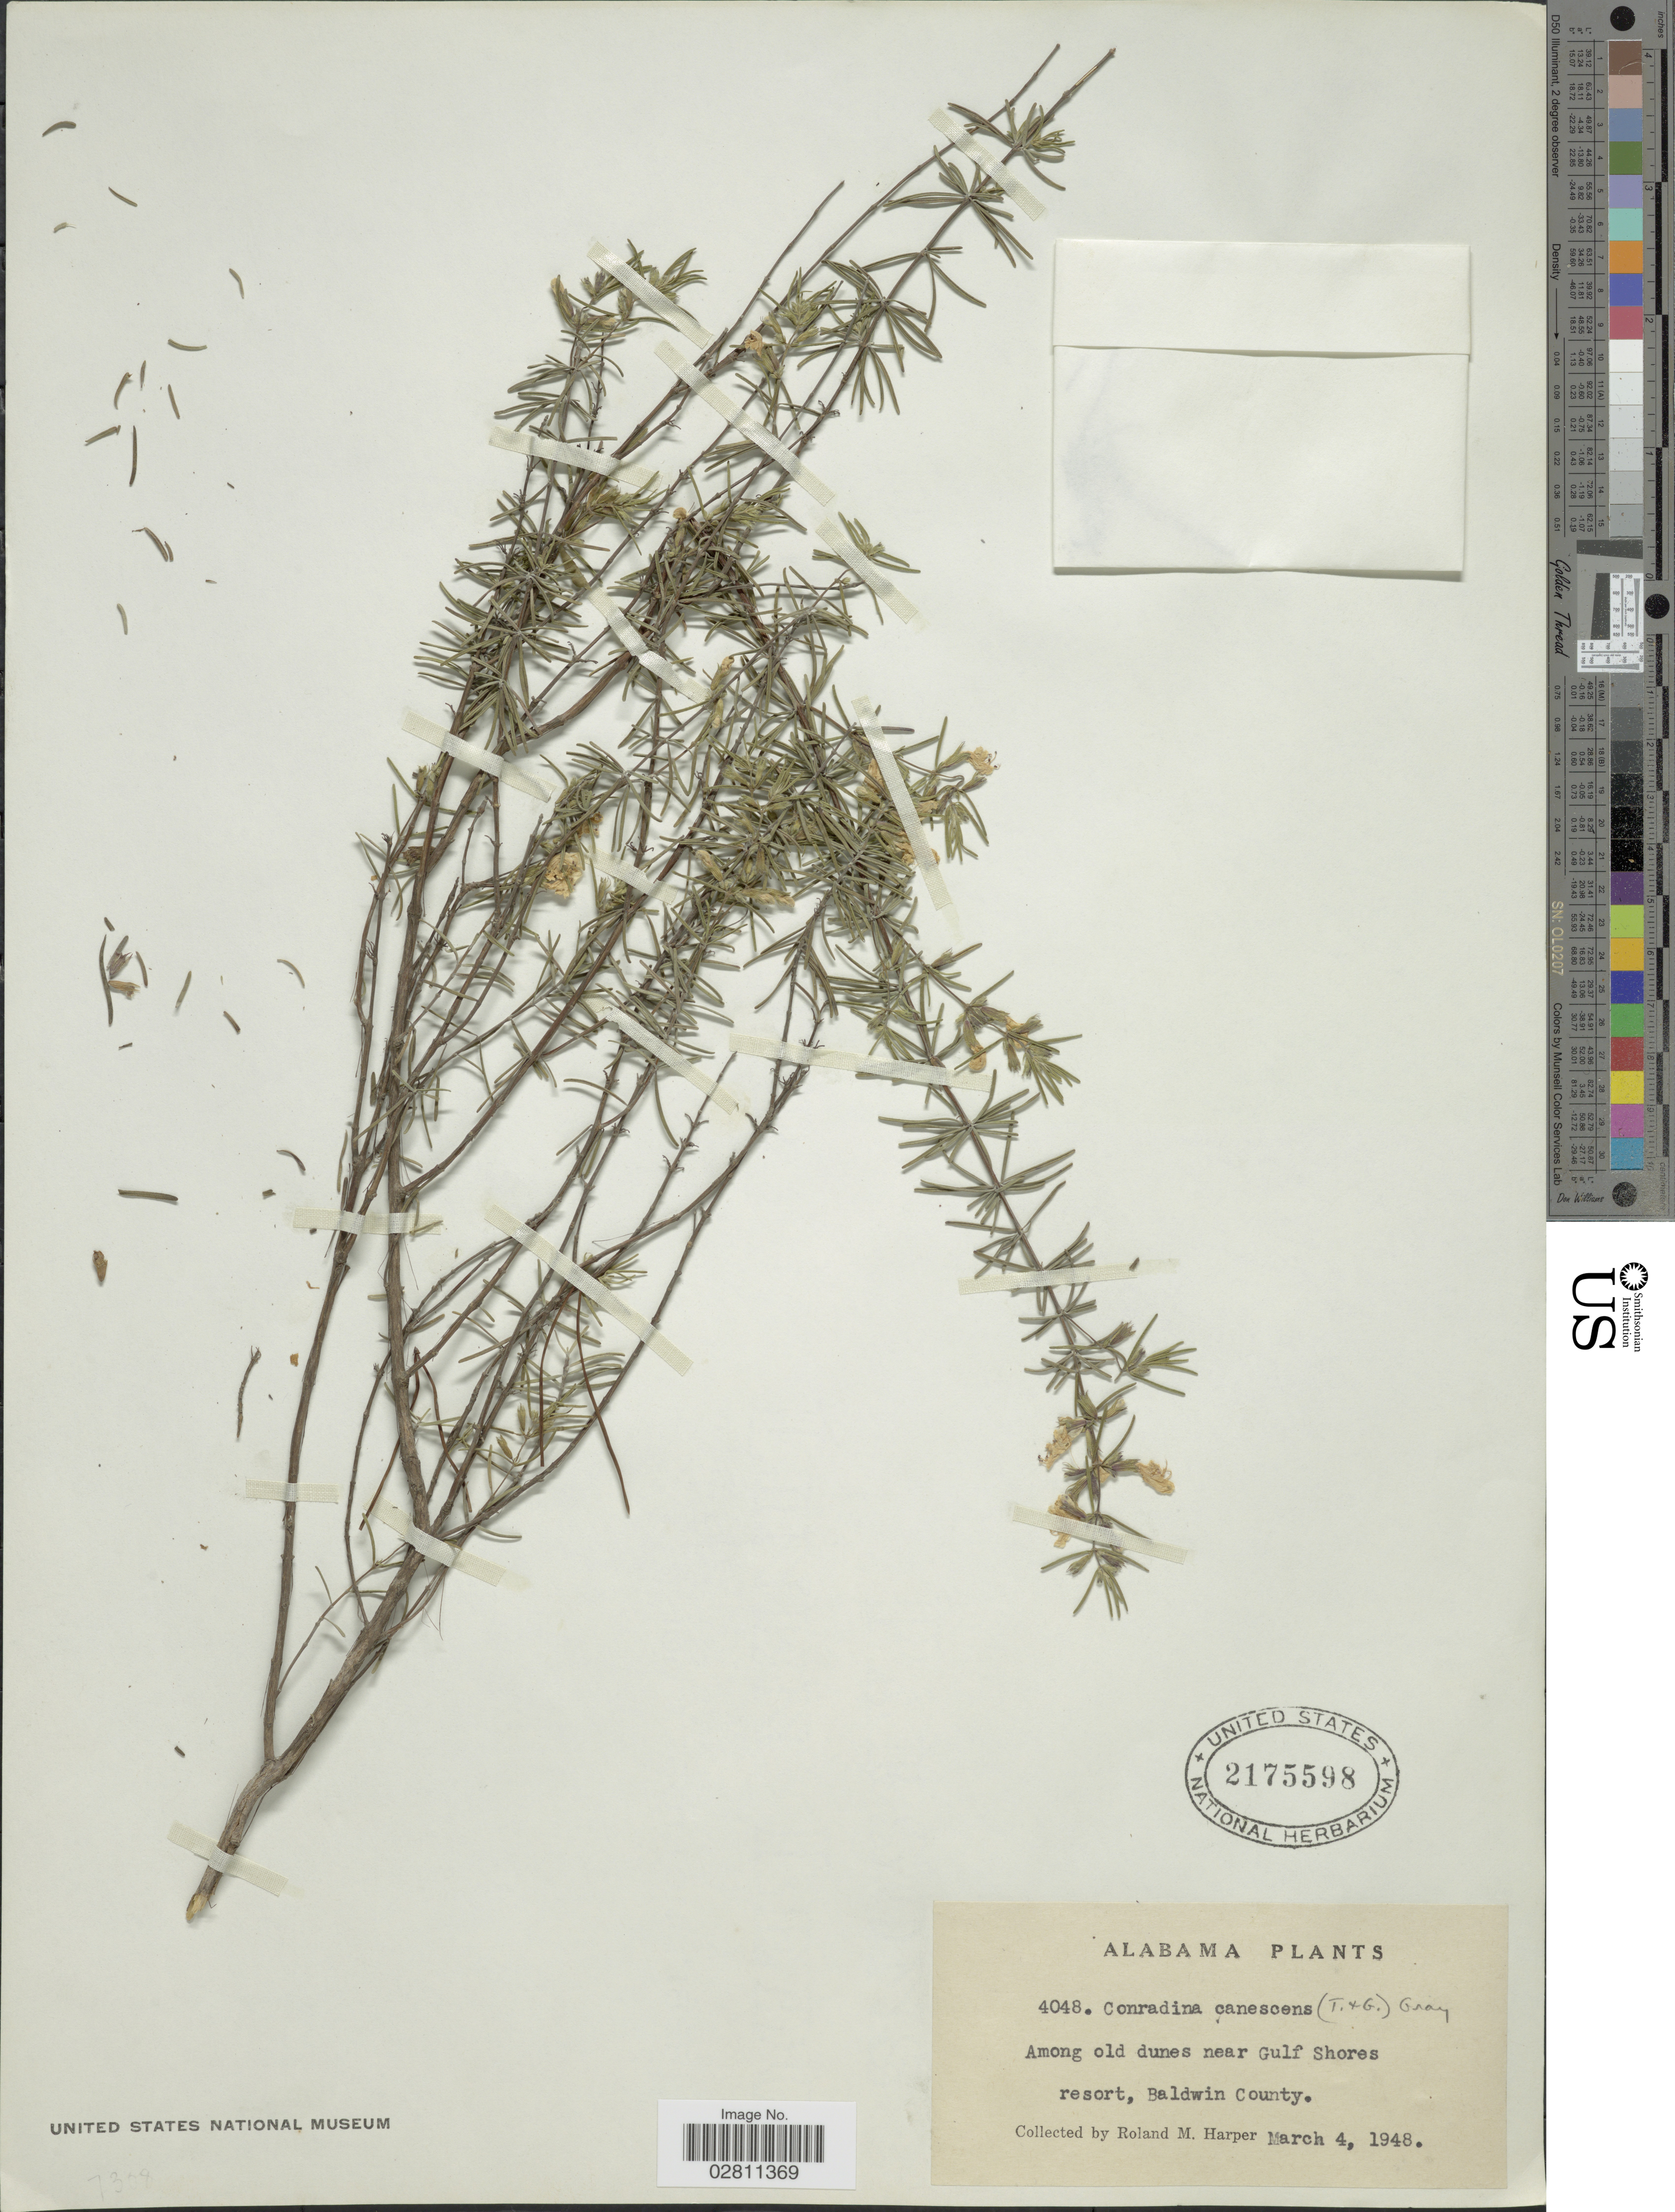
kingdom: Plantae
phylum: Tracheophyta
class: Magnoliopsida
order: Lamiales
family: Lamiaceae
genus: Conradina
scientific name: Conradina canescens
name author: A. Gray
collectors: R. M. Harper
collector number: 4048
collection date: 1948-03-04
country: United States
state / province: Alabama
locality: Among old dunes near Gulf Shores resort, Baldwin County.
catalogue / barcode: US 2175598